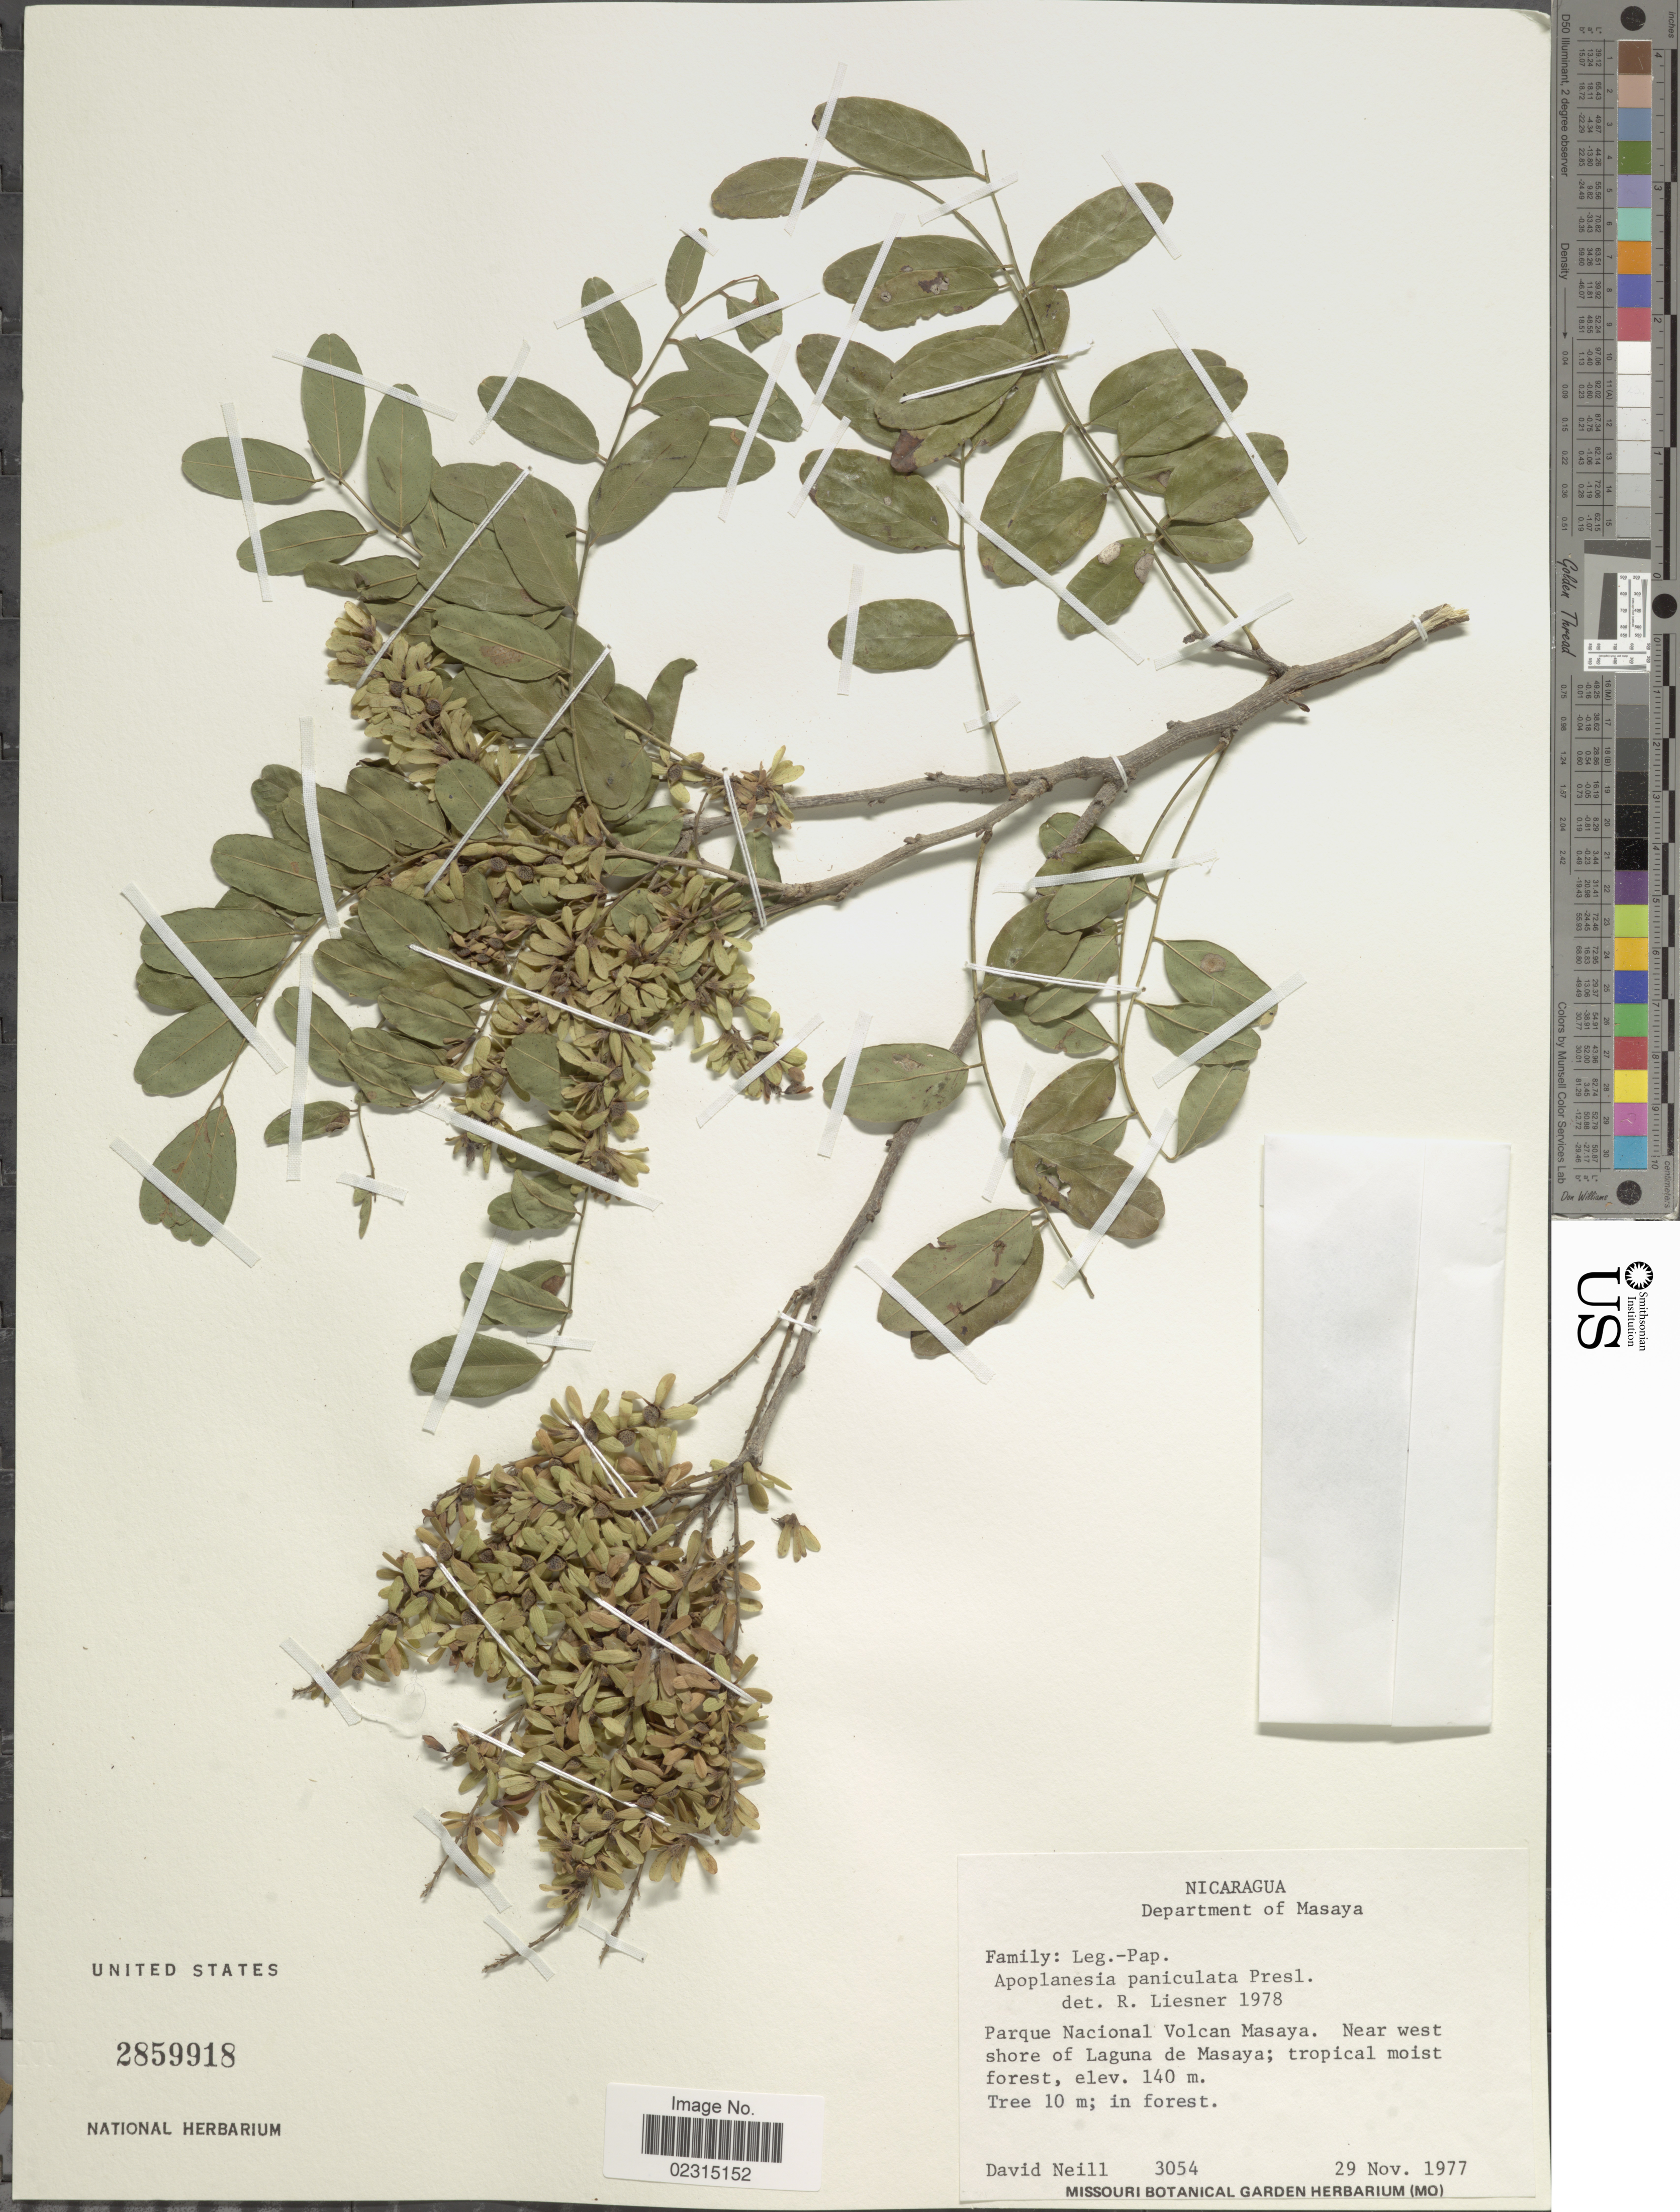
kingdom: Plantae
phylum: Tracheophyta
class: Magnoliopsida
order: Fabales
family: Fabaceae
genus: Apoplanesia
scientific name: Apoplanesia paniculata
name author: C. Presl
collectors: D. Neill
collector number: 3054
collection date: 1977-11-29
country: Nicaragua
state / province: Masaya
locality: Department of Masaya, parque Nacional Volcan Masaya. Near west shore of Laguna de Masaya; tropical moist forest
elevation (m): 140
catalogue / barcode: US 2859918